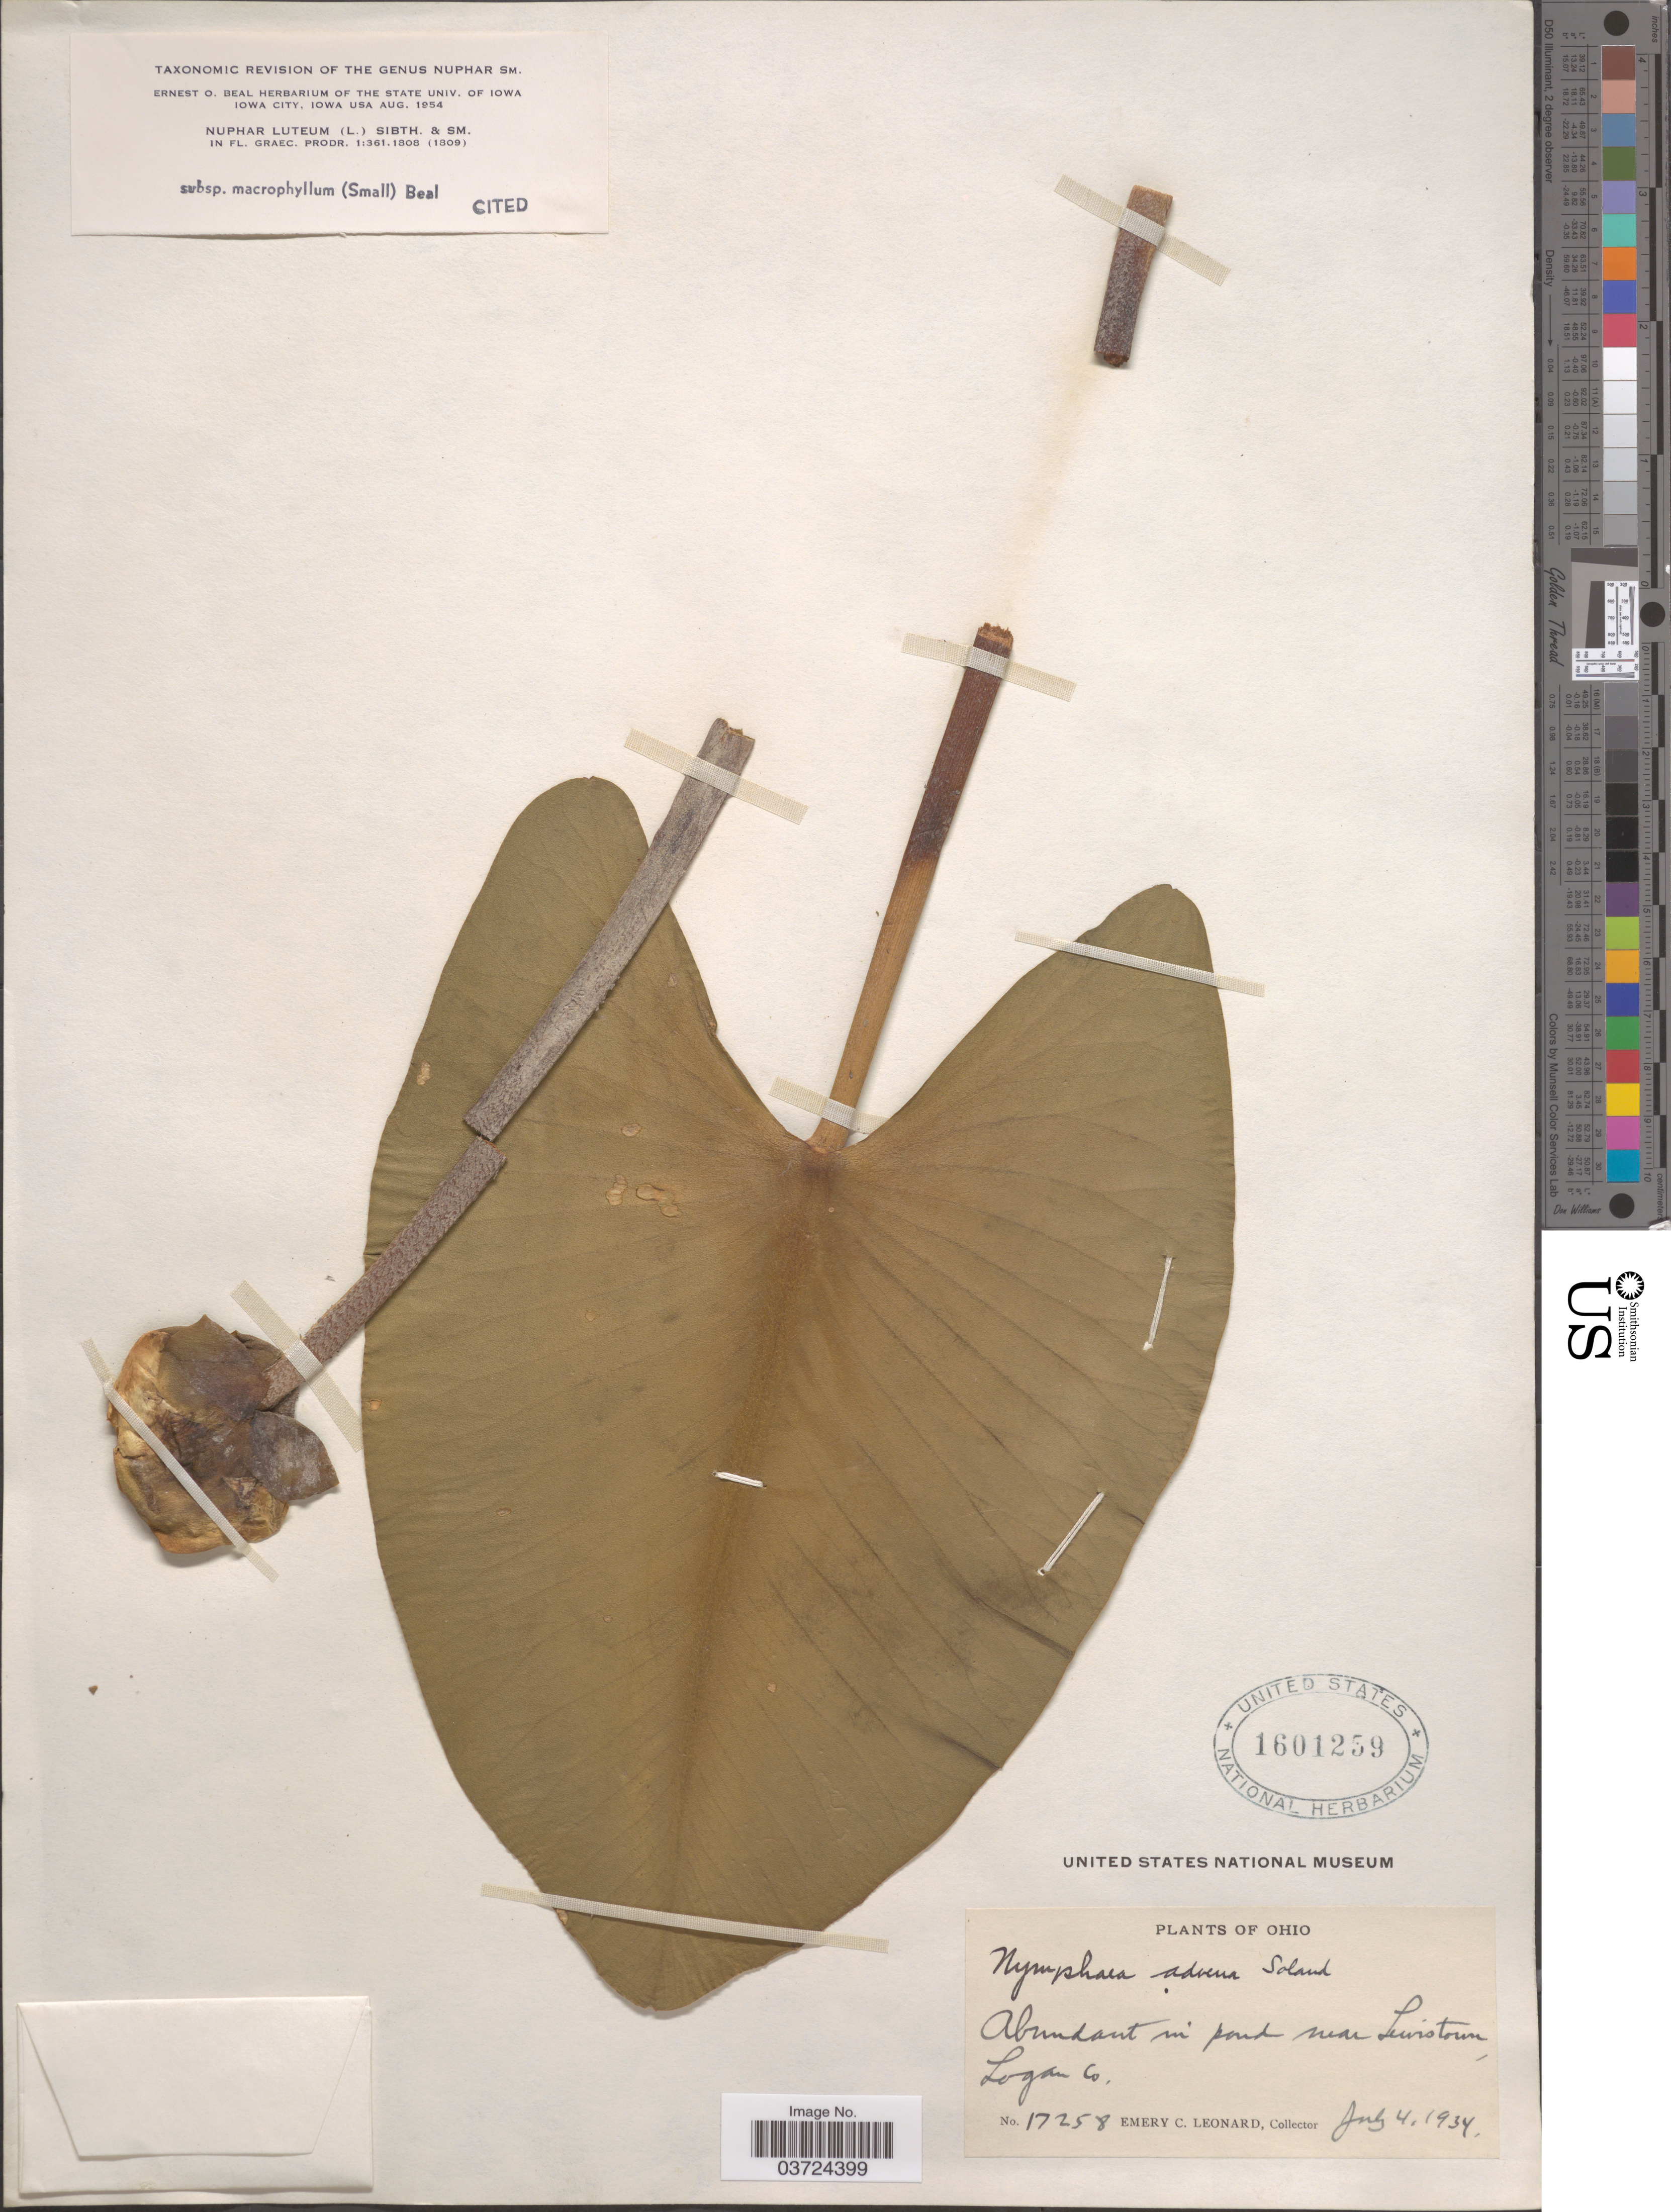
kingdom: Plantae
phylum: Tracheophyta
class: Magnoliopsida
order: Nymphaeales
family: Nymphaeaceae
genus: Nuphar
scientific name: Nuphar advena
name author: (Aiton) W.T. Aiton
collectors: E. C. Leonard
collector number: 17258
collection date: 1934-07-04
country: United States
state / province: Ohio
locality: In pond near Lewistown, Logan Co.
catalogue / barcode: US 1601259